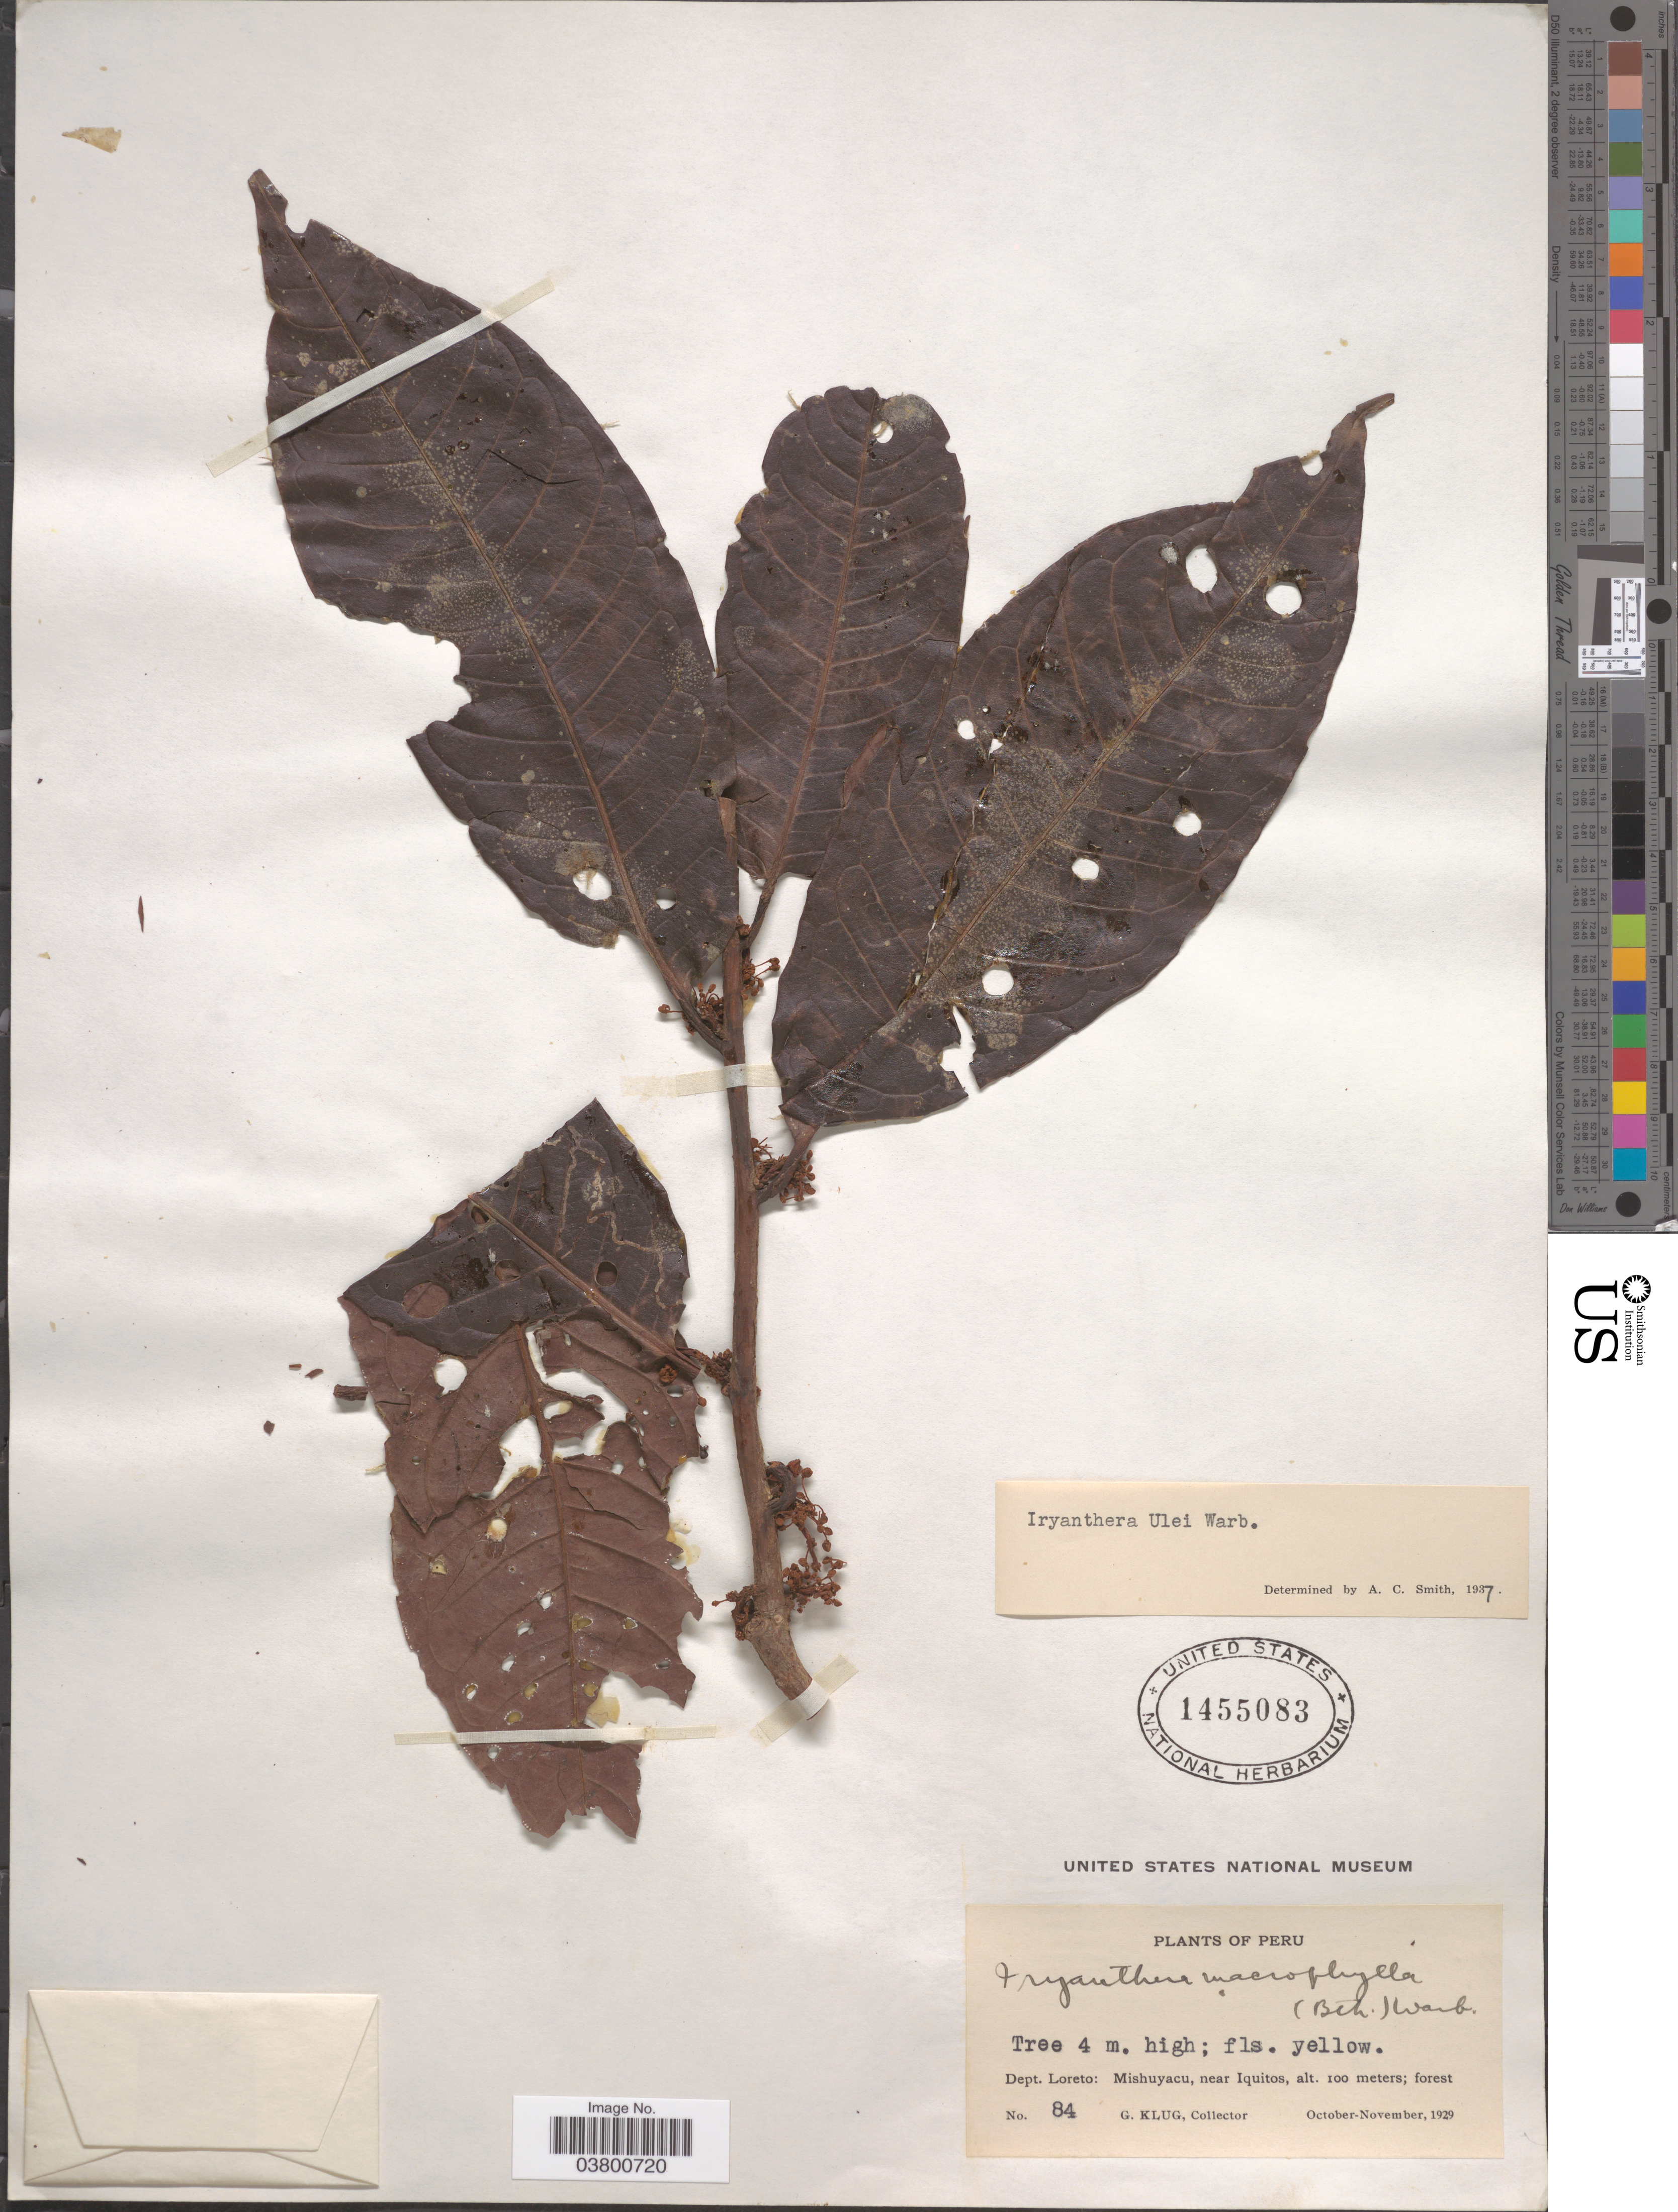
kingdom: Plantae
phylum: Tracheophyta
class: Magnoliopsida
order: Magnoliales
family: Myristicaceae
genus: Iryanthera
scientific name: Iryanthera ulei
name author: Warb.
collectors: G. Klug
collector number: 84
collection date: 1929-10/1929-11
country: Peru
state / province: Loreto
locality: Dept. Loreto; Mishuyacu, near Iquitos.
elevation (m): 100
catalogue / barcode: US 1455083